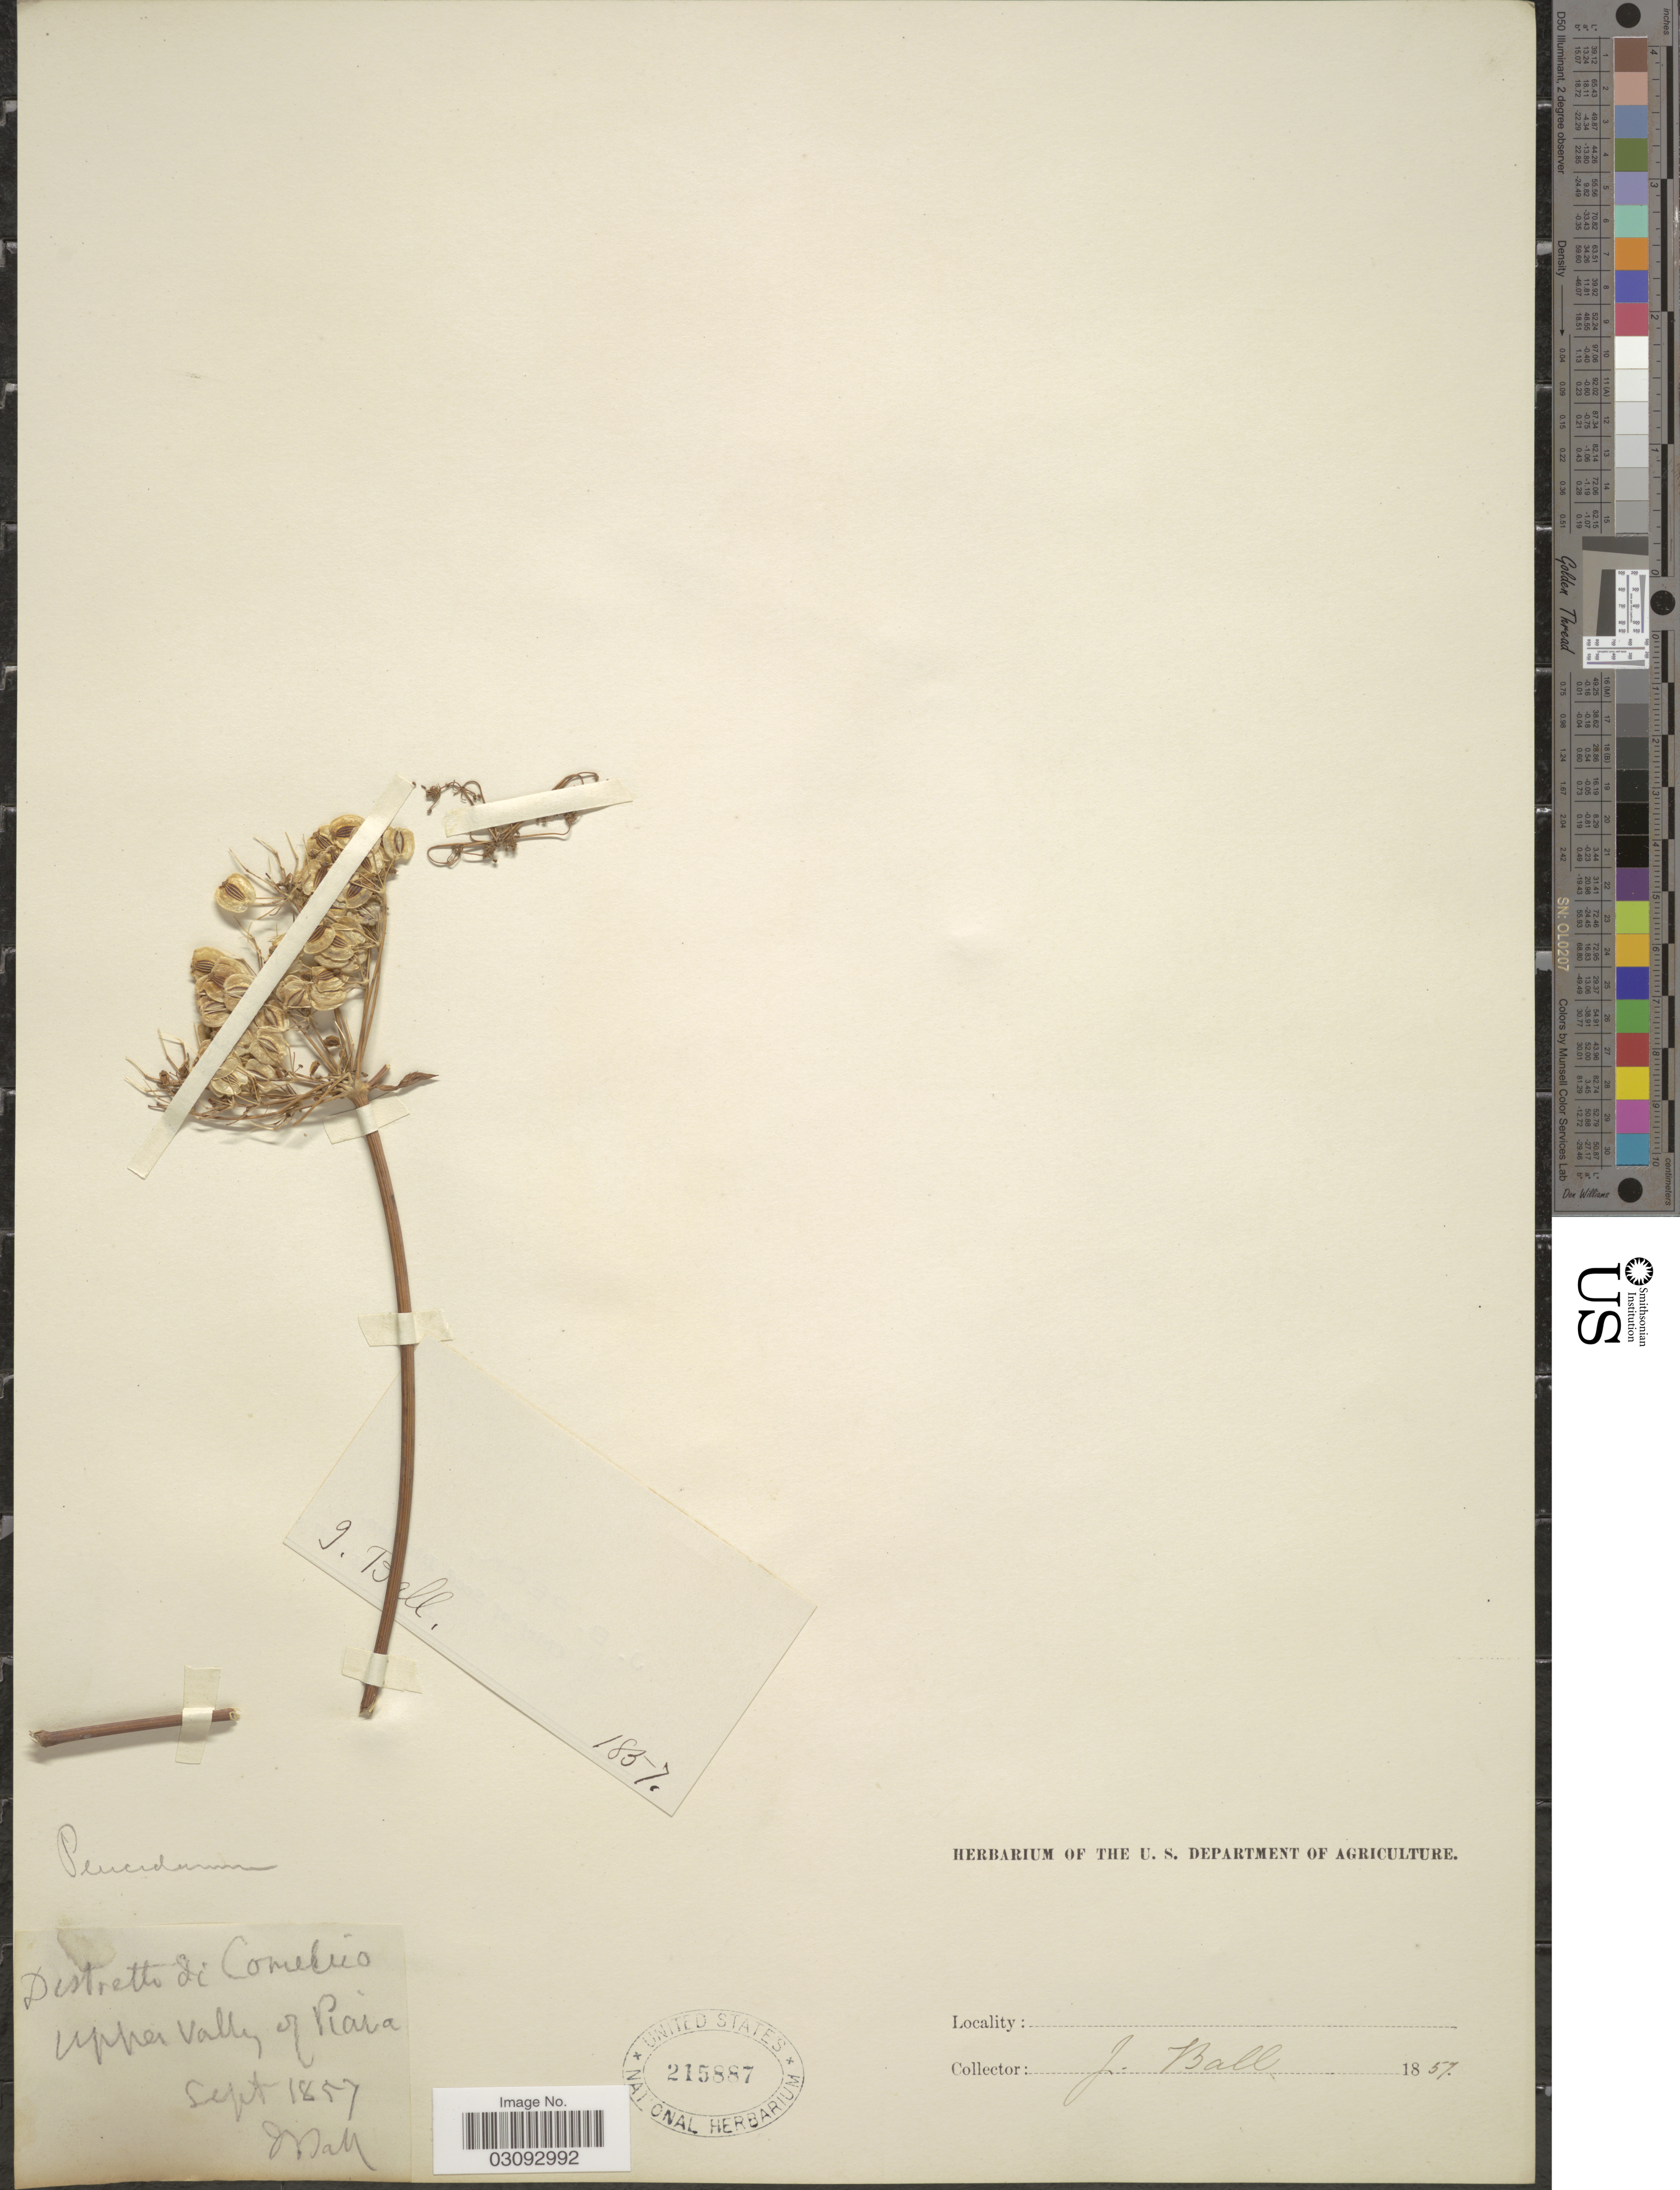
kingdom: Plantae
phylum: Tracheophyta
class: Magnoliopsida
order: Apiales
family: Apiaceae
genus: Peucedanum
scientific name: Peucedanum sp.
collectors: J. Ball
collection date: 1857-09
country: Italy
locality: Upper Valley of Rara.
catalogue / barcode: US 215887